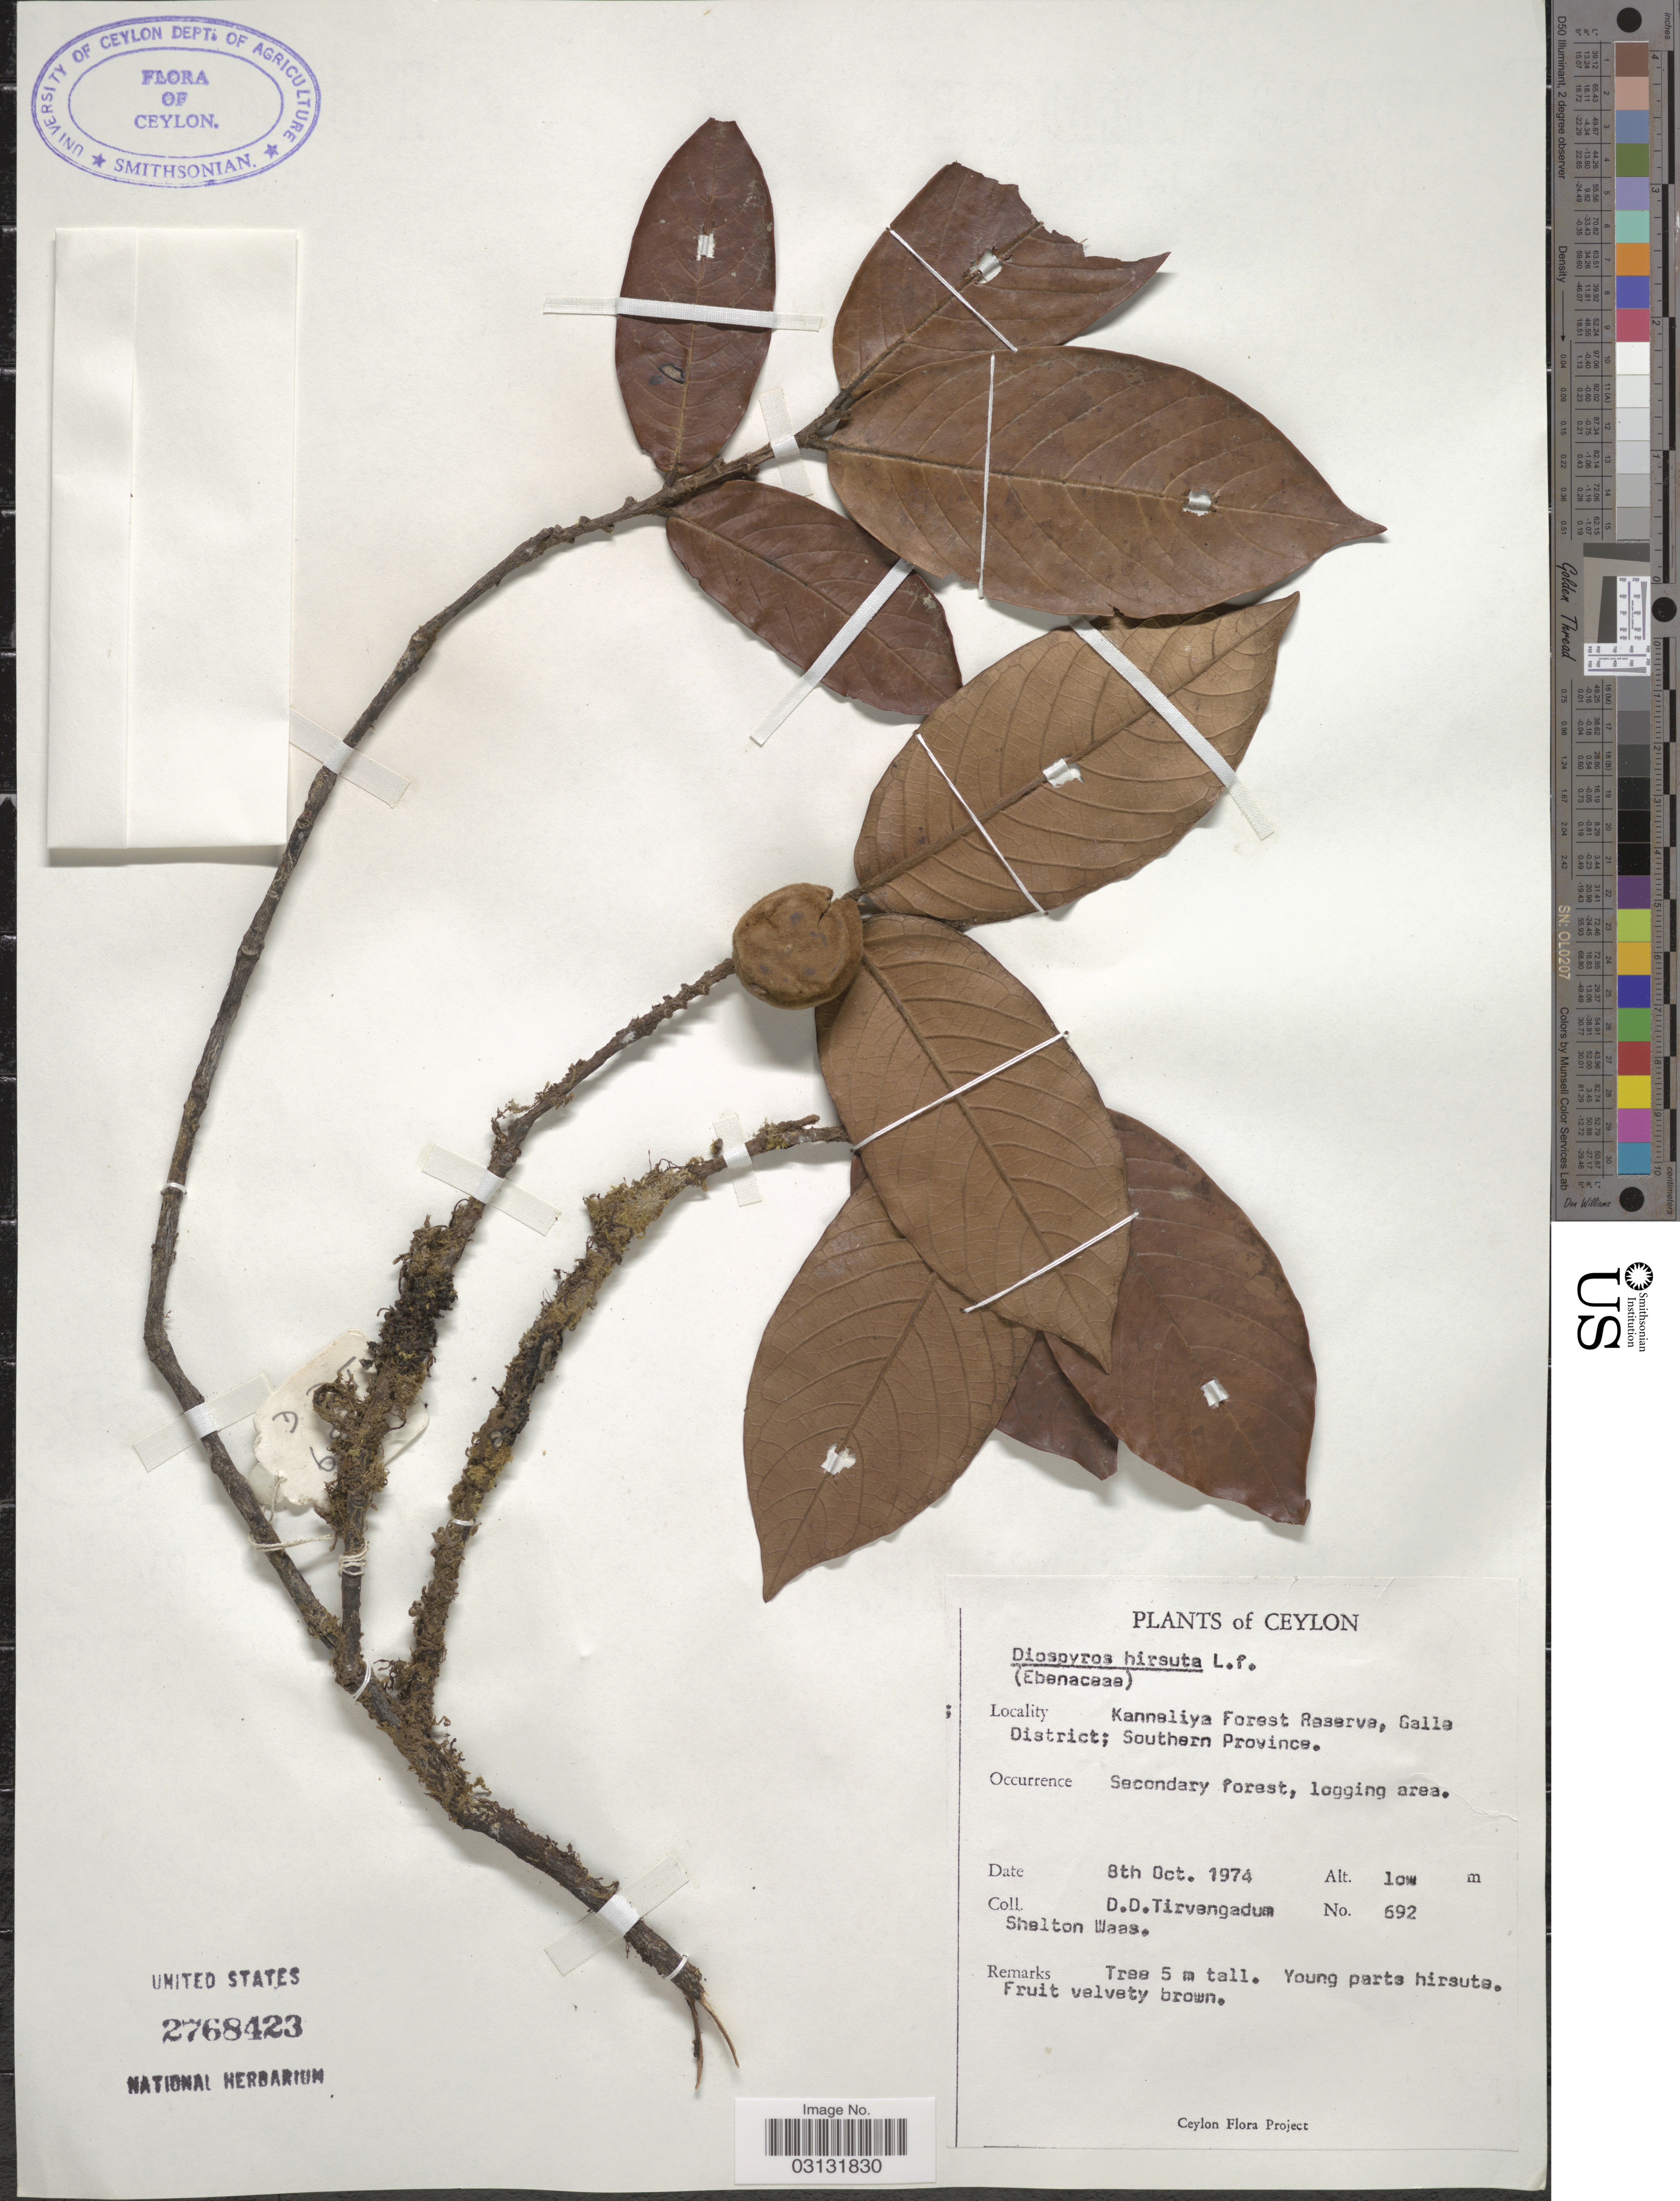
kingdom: Plantae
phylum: Tracheophyta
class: Magnoliopsida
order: Ericales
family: Ebenaceae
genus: Diospyros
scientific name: Diospyros hirsuta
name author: L. f.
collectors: D. Tirvengadum & S. Waas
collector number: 692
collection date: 1974-10-08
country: Sri Lanka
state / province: Southern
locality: Ceylon. Kanneliya Forest Reserve, Galle District; Southern Province.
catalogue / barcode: US 2768423